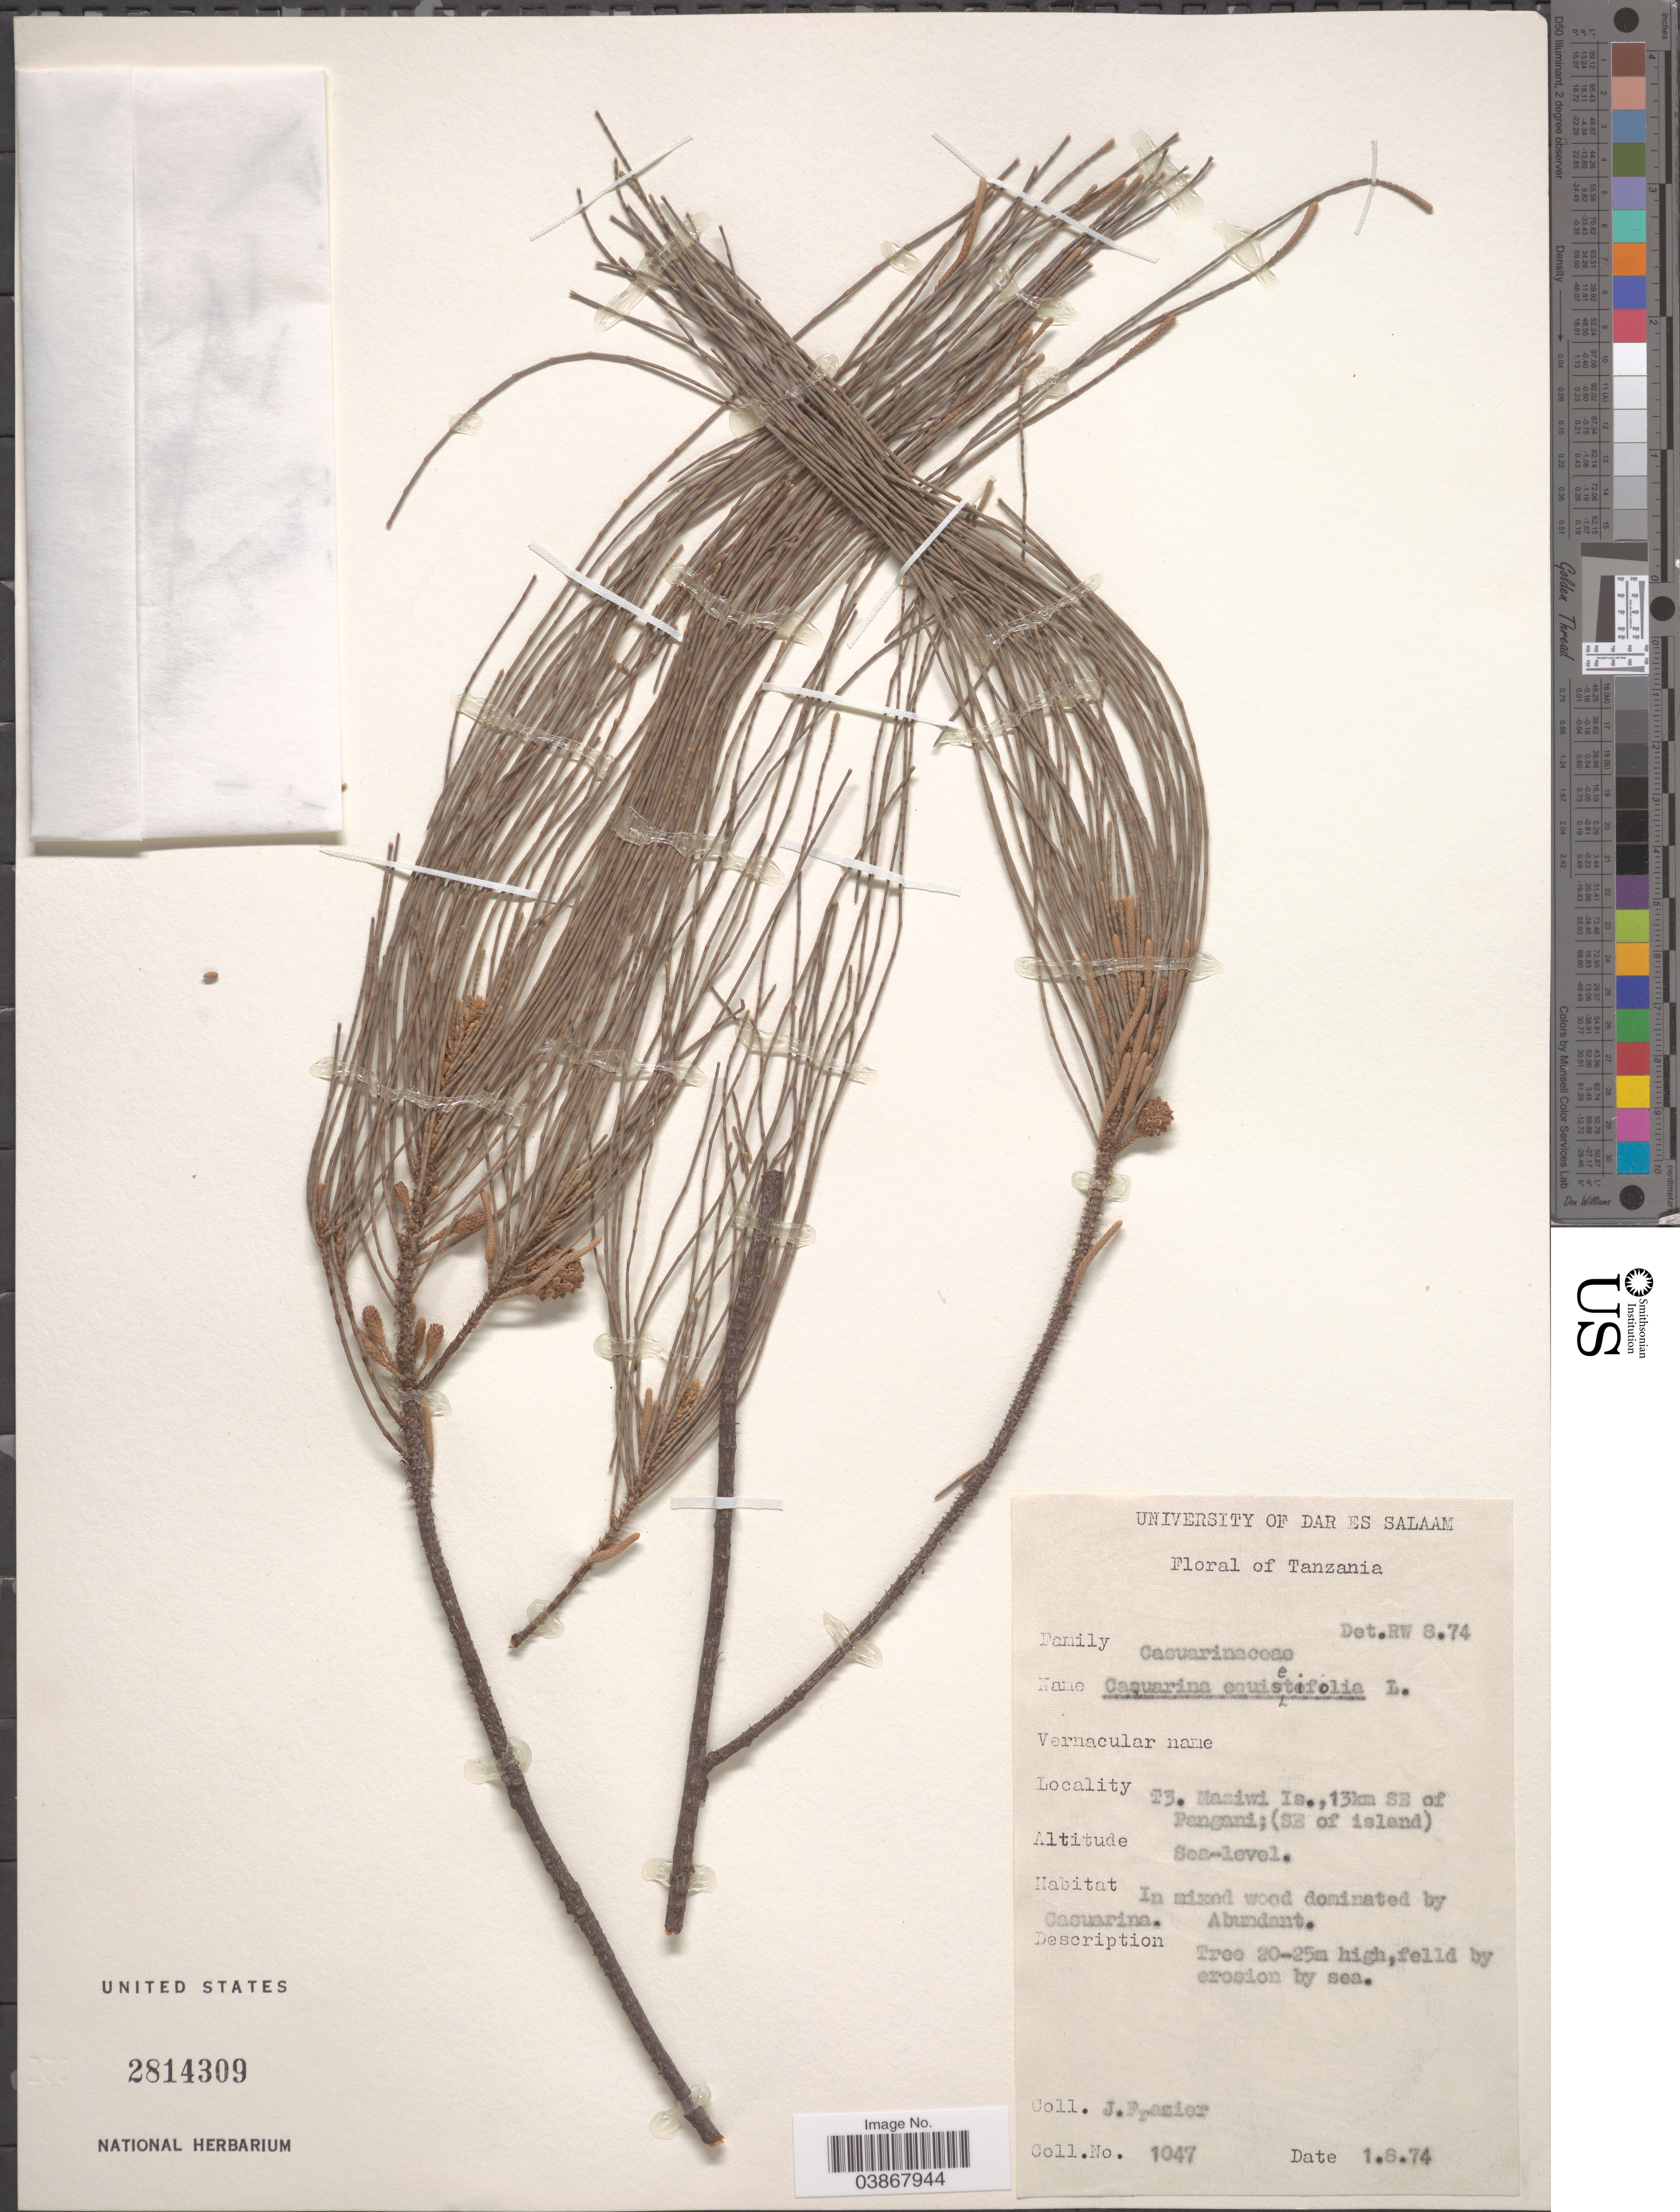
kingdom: Plantae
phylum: Tracheophyta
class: Magnoliopsida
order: Fagales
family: Casuarinaceae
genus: Casuarina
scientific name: Casuarina equisetifolia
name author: L.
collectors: J. Frazier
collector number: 1047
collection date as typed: Transcribed d/m/y: 1/8/74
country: Tanzania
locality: T3, Maziwi Is., 13 km SE of Pangani; (SE of island).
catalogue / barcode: US 2814309